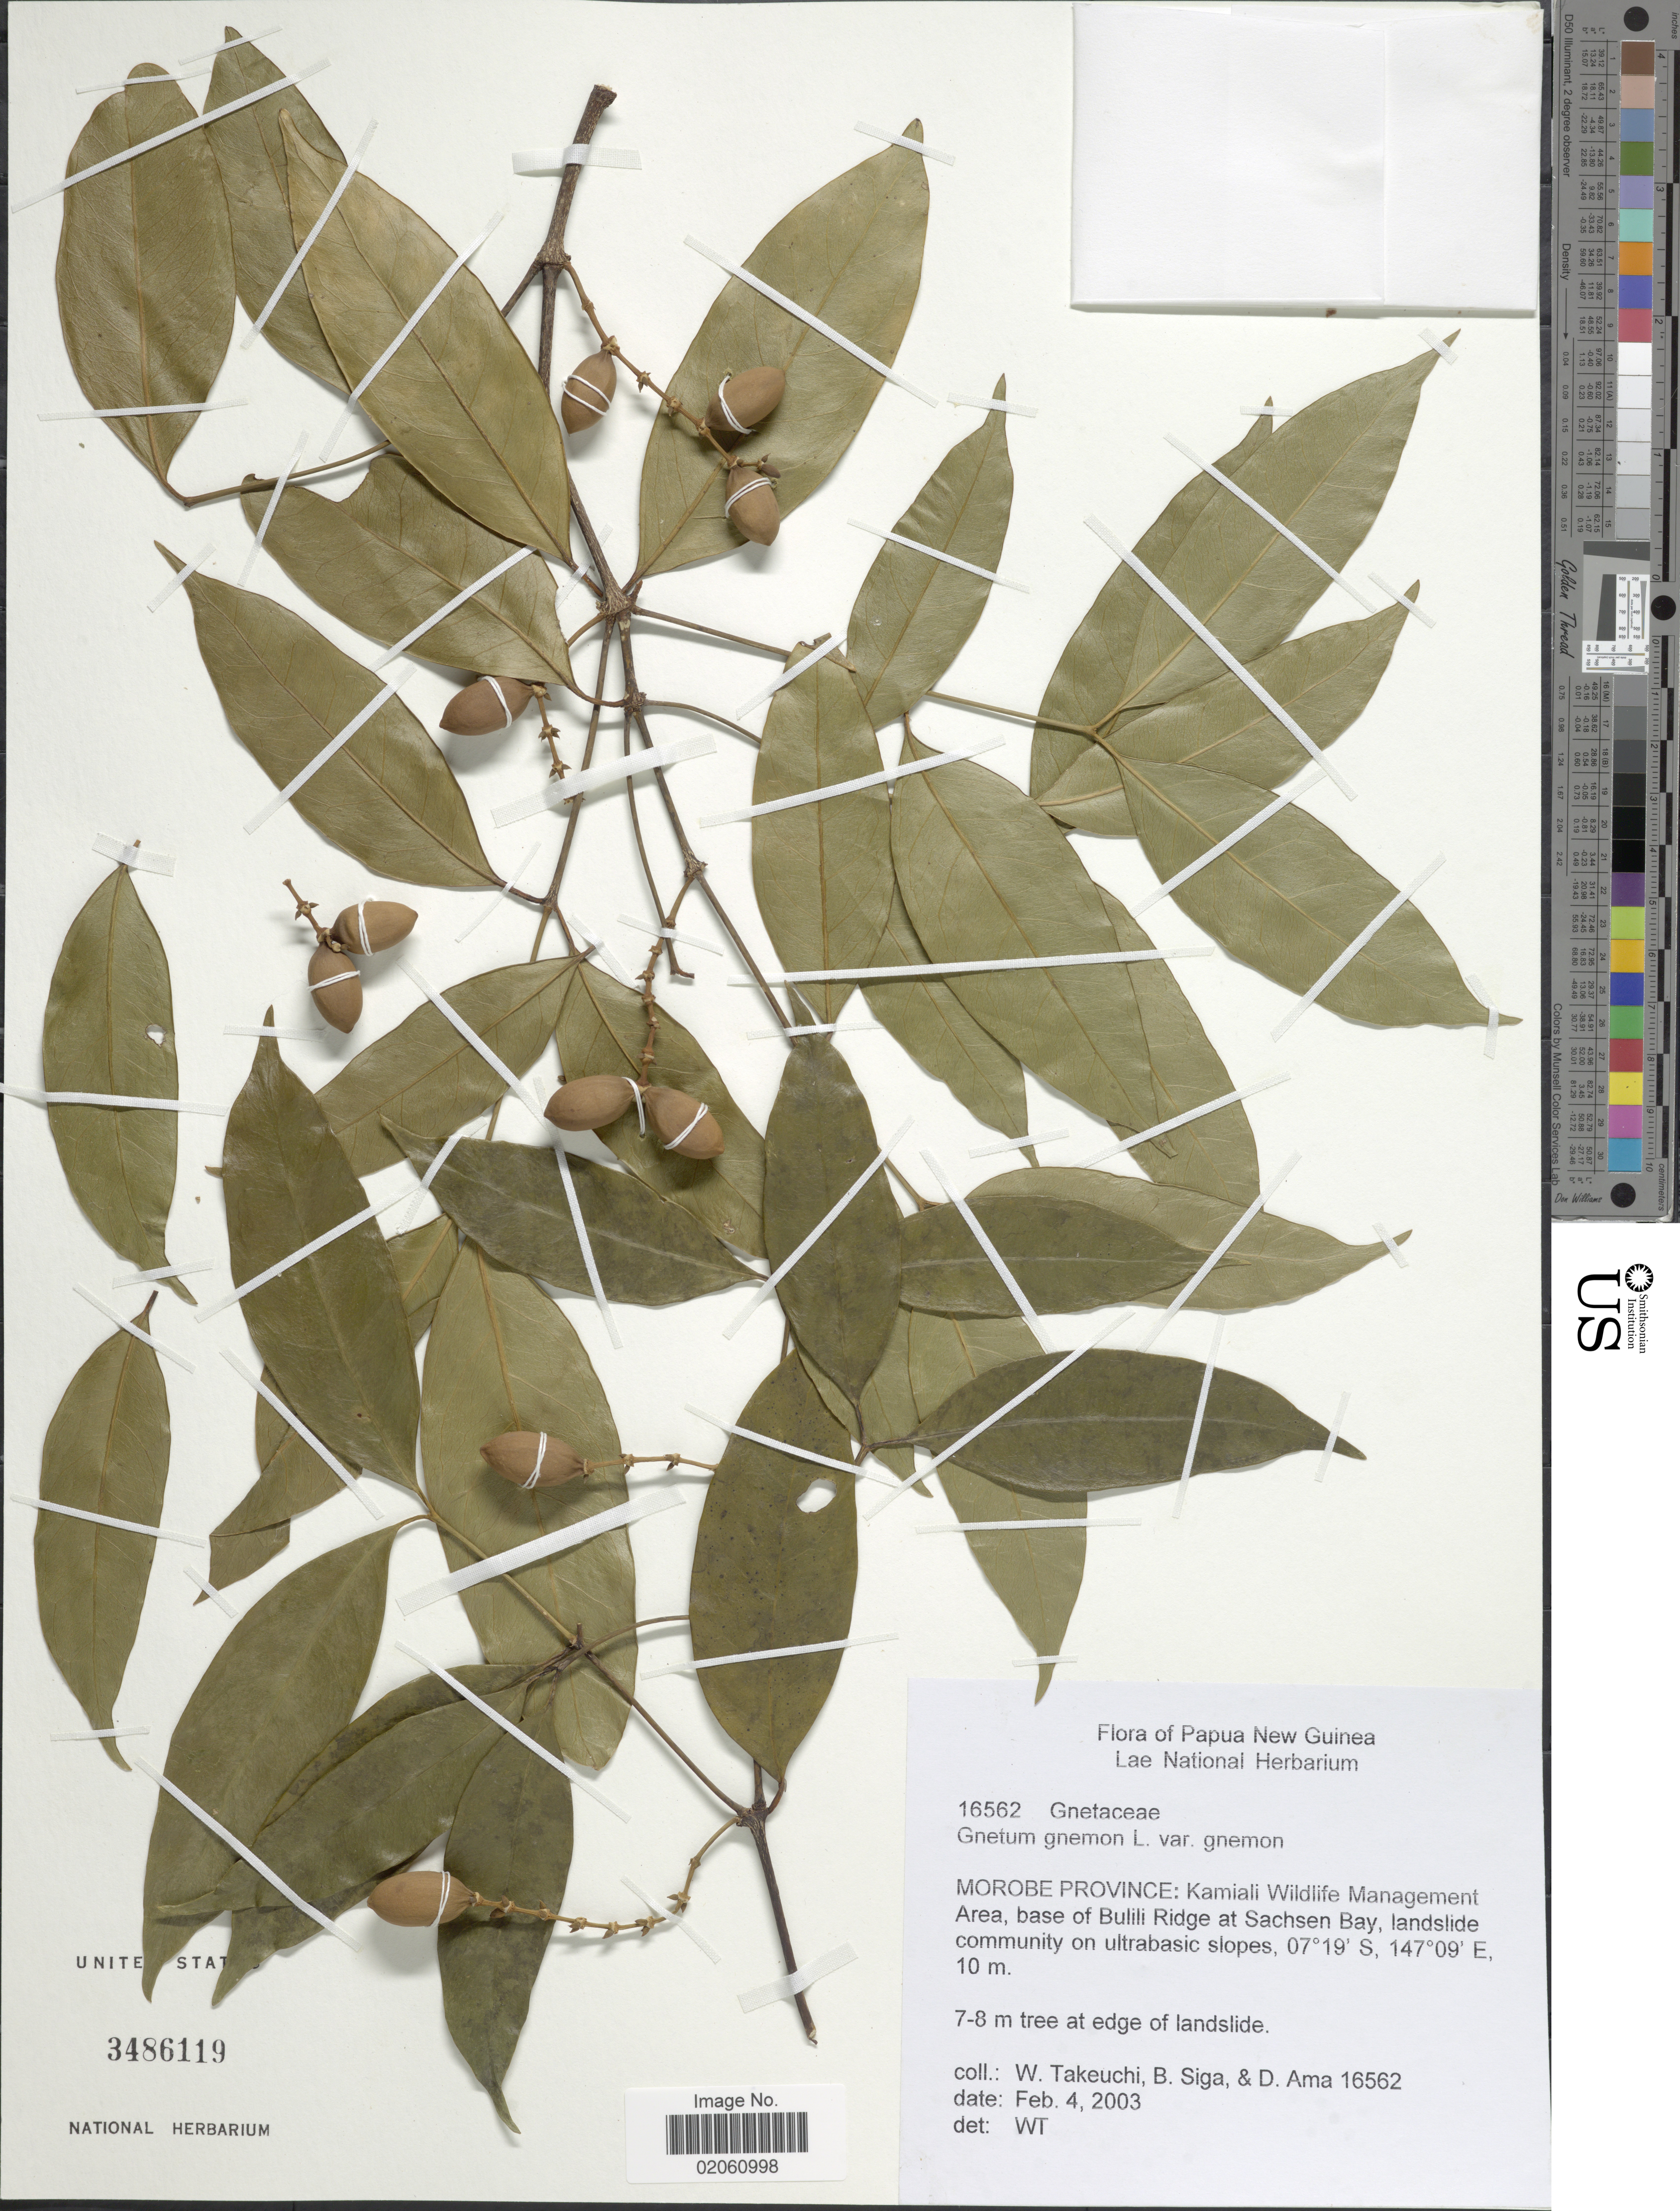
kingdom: Plantae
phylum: Tracheophyta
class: Gnetopsida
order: Gnetales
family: Gnetaceae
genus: Gnetum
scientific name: Gnetum gnemon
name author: L.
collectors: W. Takeuchi, B. Siga & D. Ama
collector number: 16562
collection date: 2003-02-04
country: Papua New Guinea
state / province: Morobe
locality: Kamiali Wildlife Management Area, base of Bulili Ridge at Sachsen Bay, landslide community on ultrabasic slopes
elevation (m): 10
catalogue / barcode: US 3486119